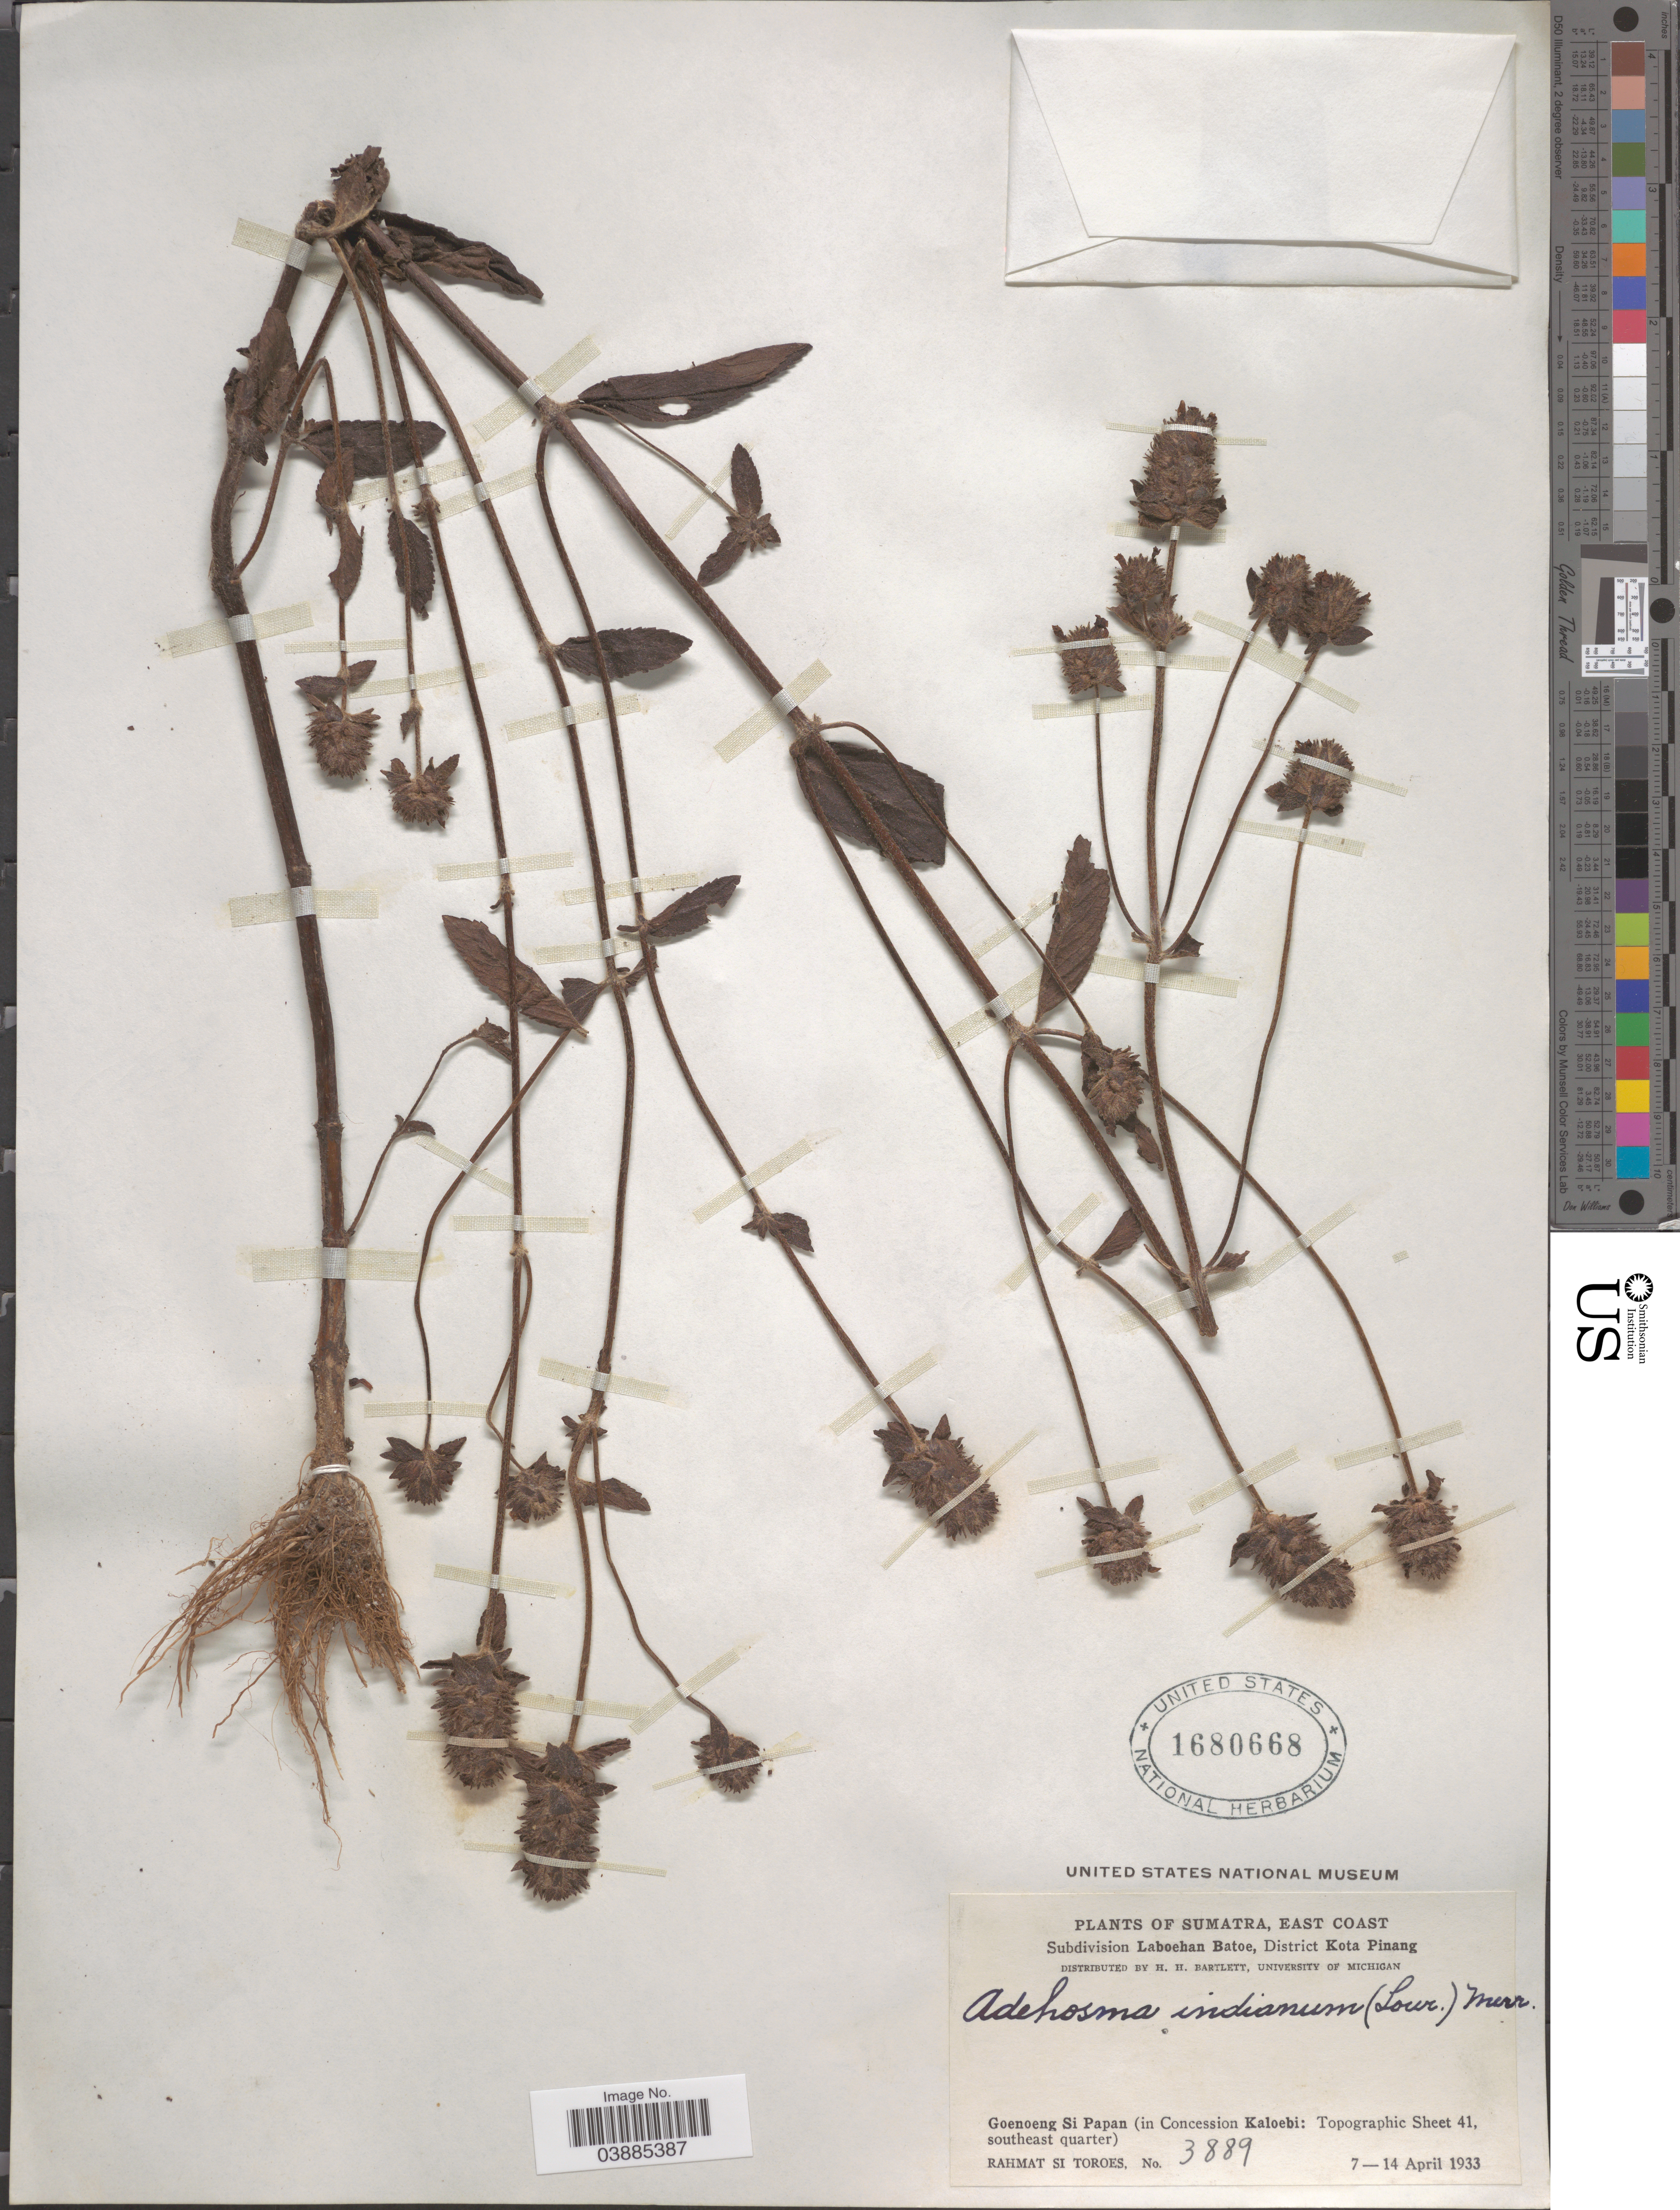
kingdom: Plantae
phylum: Tracheophyta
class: Magnoliopsida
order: Lamiales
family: Plantaginaceae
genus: Adenosma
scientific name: Adenosma indianum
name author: (Lour.) Merr.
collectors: Rahmat Si Boeea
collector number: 3889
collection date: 1933-04-07/1933-04-14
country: Indonesia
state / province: Sumatra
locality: East Coast. Subdivision Laboehan Batoe, District Kota Pinang. Goenoeng Si Papan (in Cocession Kaloebi: Topographic Sheet 41, southeast quarter).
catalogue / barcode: US 1680668